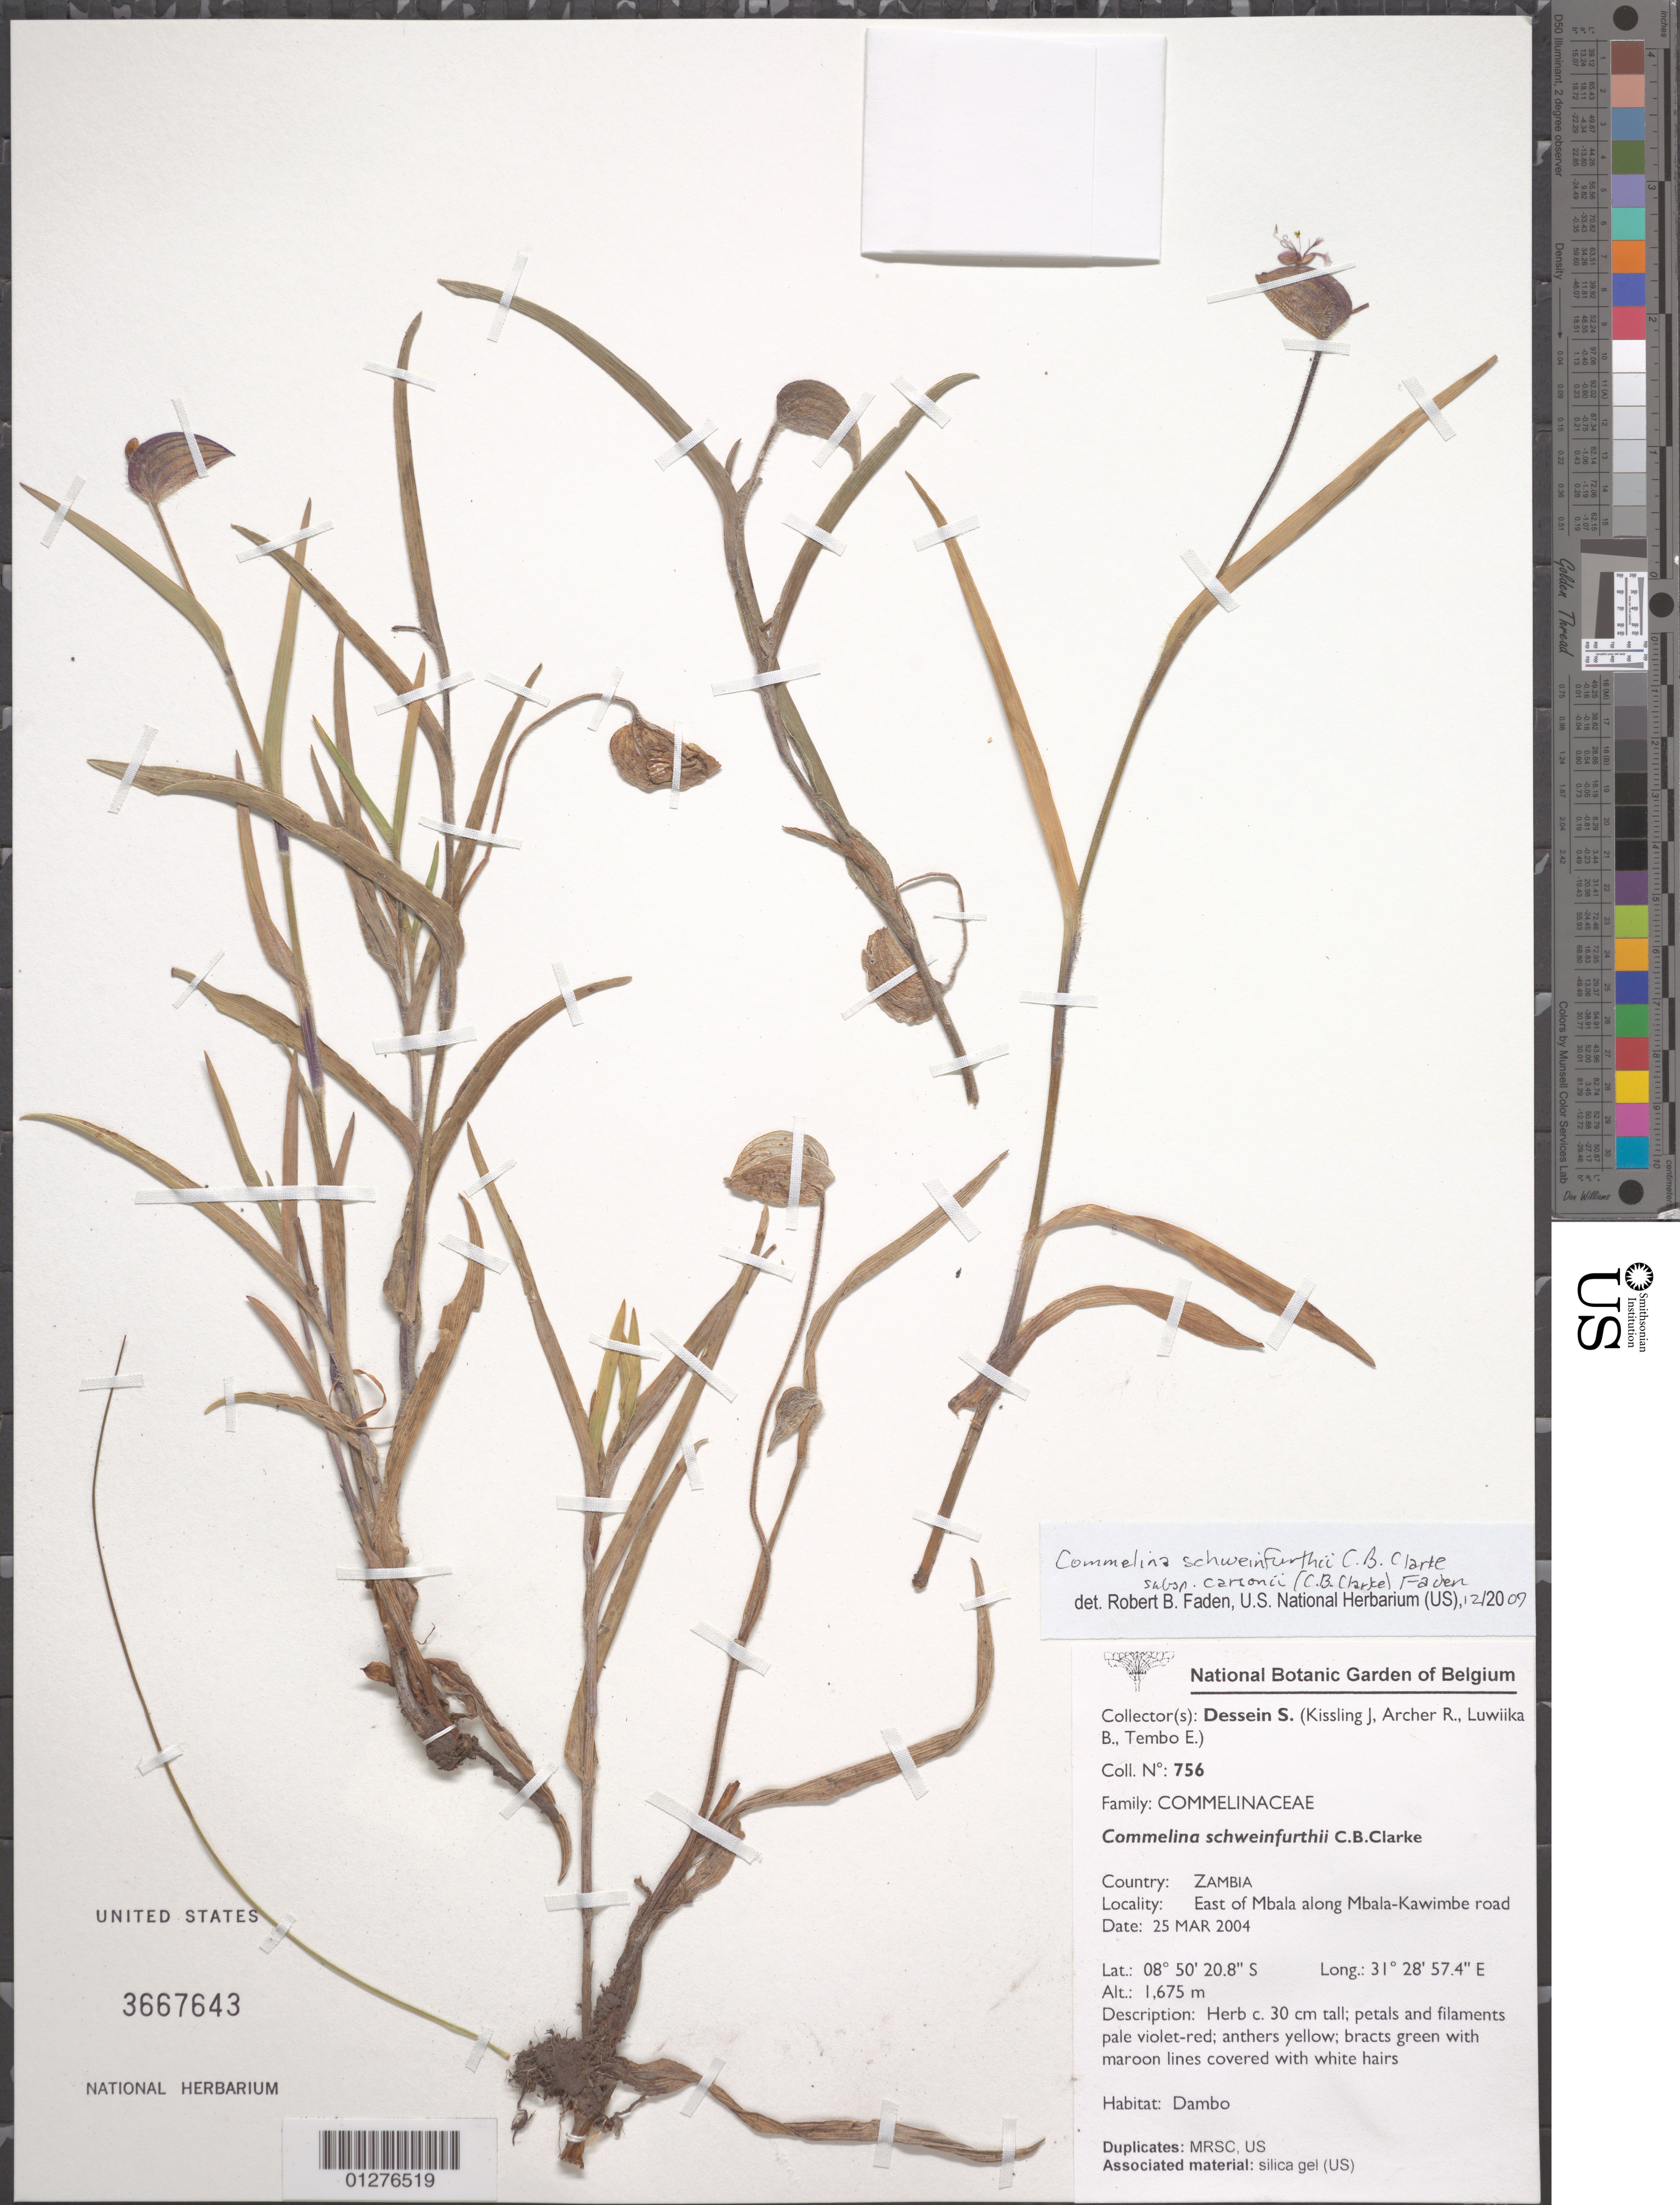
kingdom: Plantae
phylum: Tracheophyta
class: Liliopsida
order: Commelinales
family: Commelinaceae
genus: Commelina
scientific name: Commelina schweinfurthii subsp. schweinfurthii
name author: C.B. Clarke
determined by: Faden, Robert B., (US), Smithsonian Institution - National Museum of Natural History (UNITED STATES)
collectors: S. Dessein et al.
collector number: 756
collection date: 2004-03-25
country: Zambia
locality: East of Mbala along Mbala-Kawimbe road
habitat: Dambo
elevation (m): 1675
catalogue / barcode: US 3667643